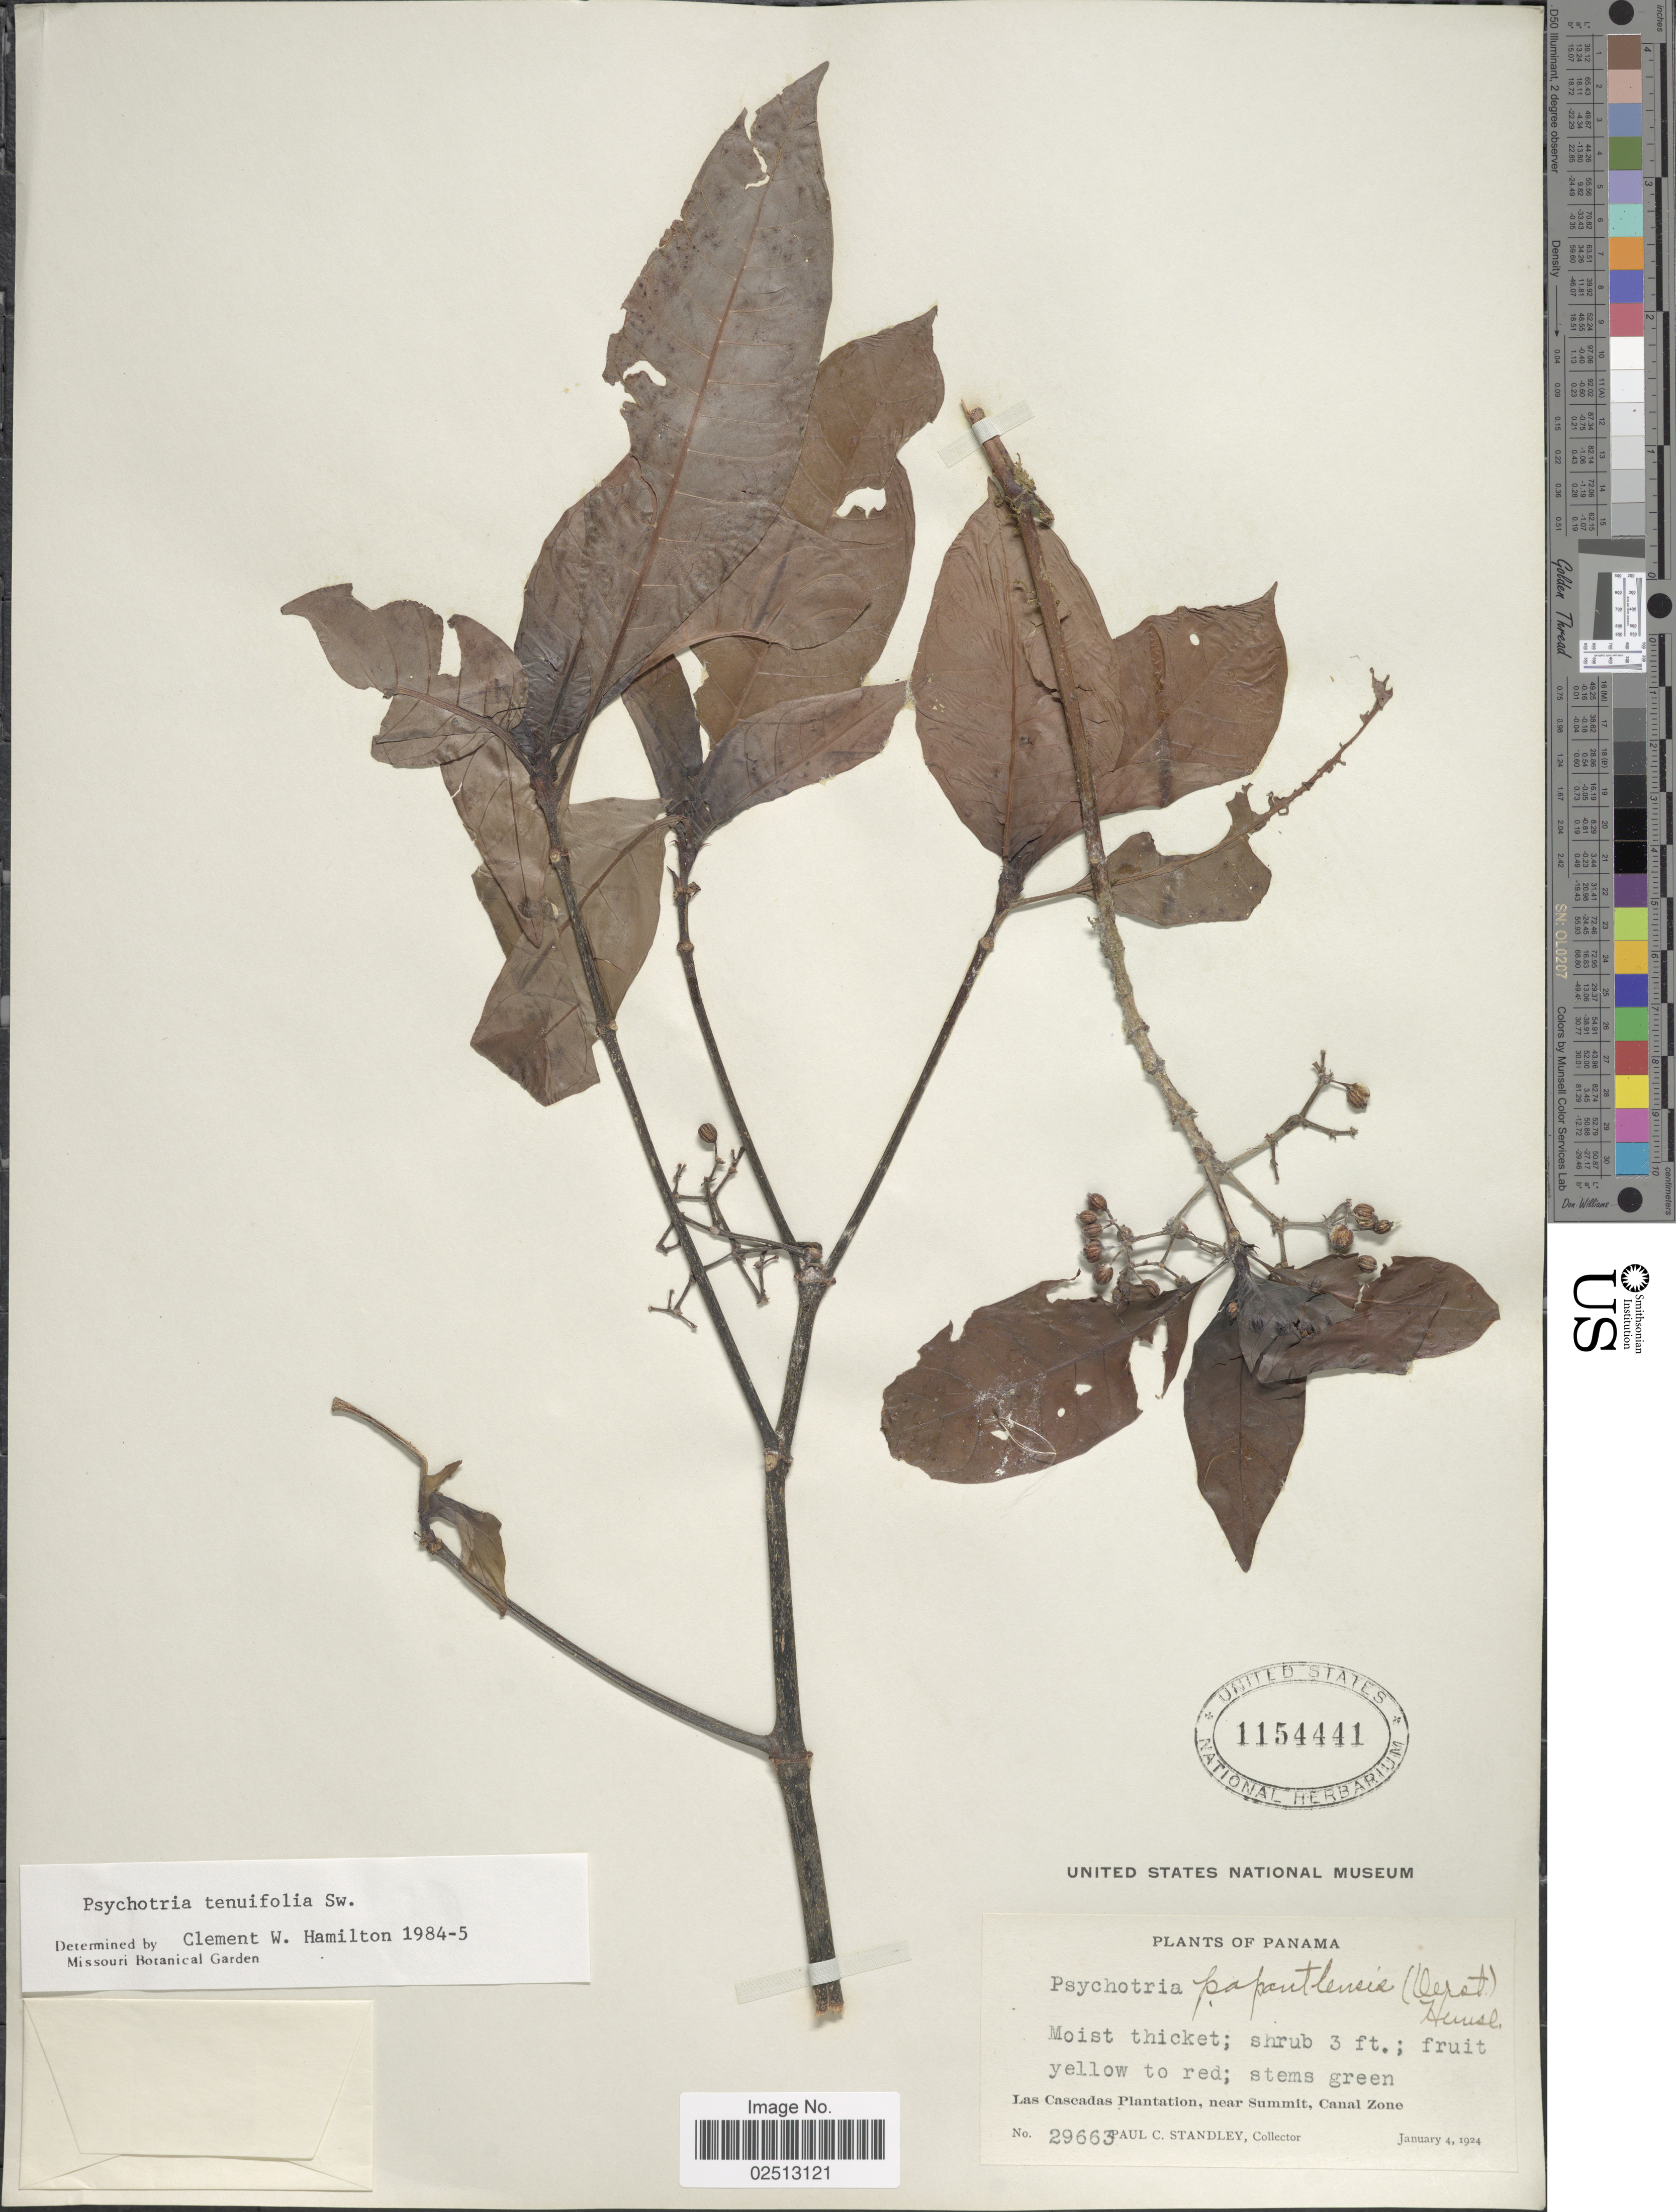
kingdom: Plantae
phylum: Tracheophyta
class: Magnoliopsida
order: Gentianales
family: Rubiaceae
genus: Psychotria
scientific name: Psychotria tenuifolia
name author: Sw.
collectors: P. C. Standley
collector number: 29663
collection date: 1924-01-04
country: Panama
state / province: Colón / Panamá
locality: Las Cascadas Plantation, near Summit, Canal Zone.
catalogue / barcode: US 1154441